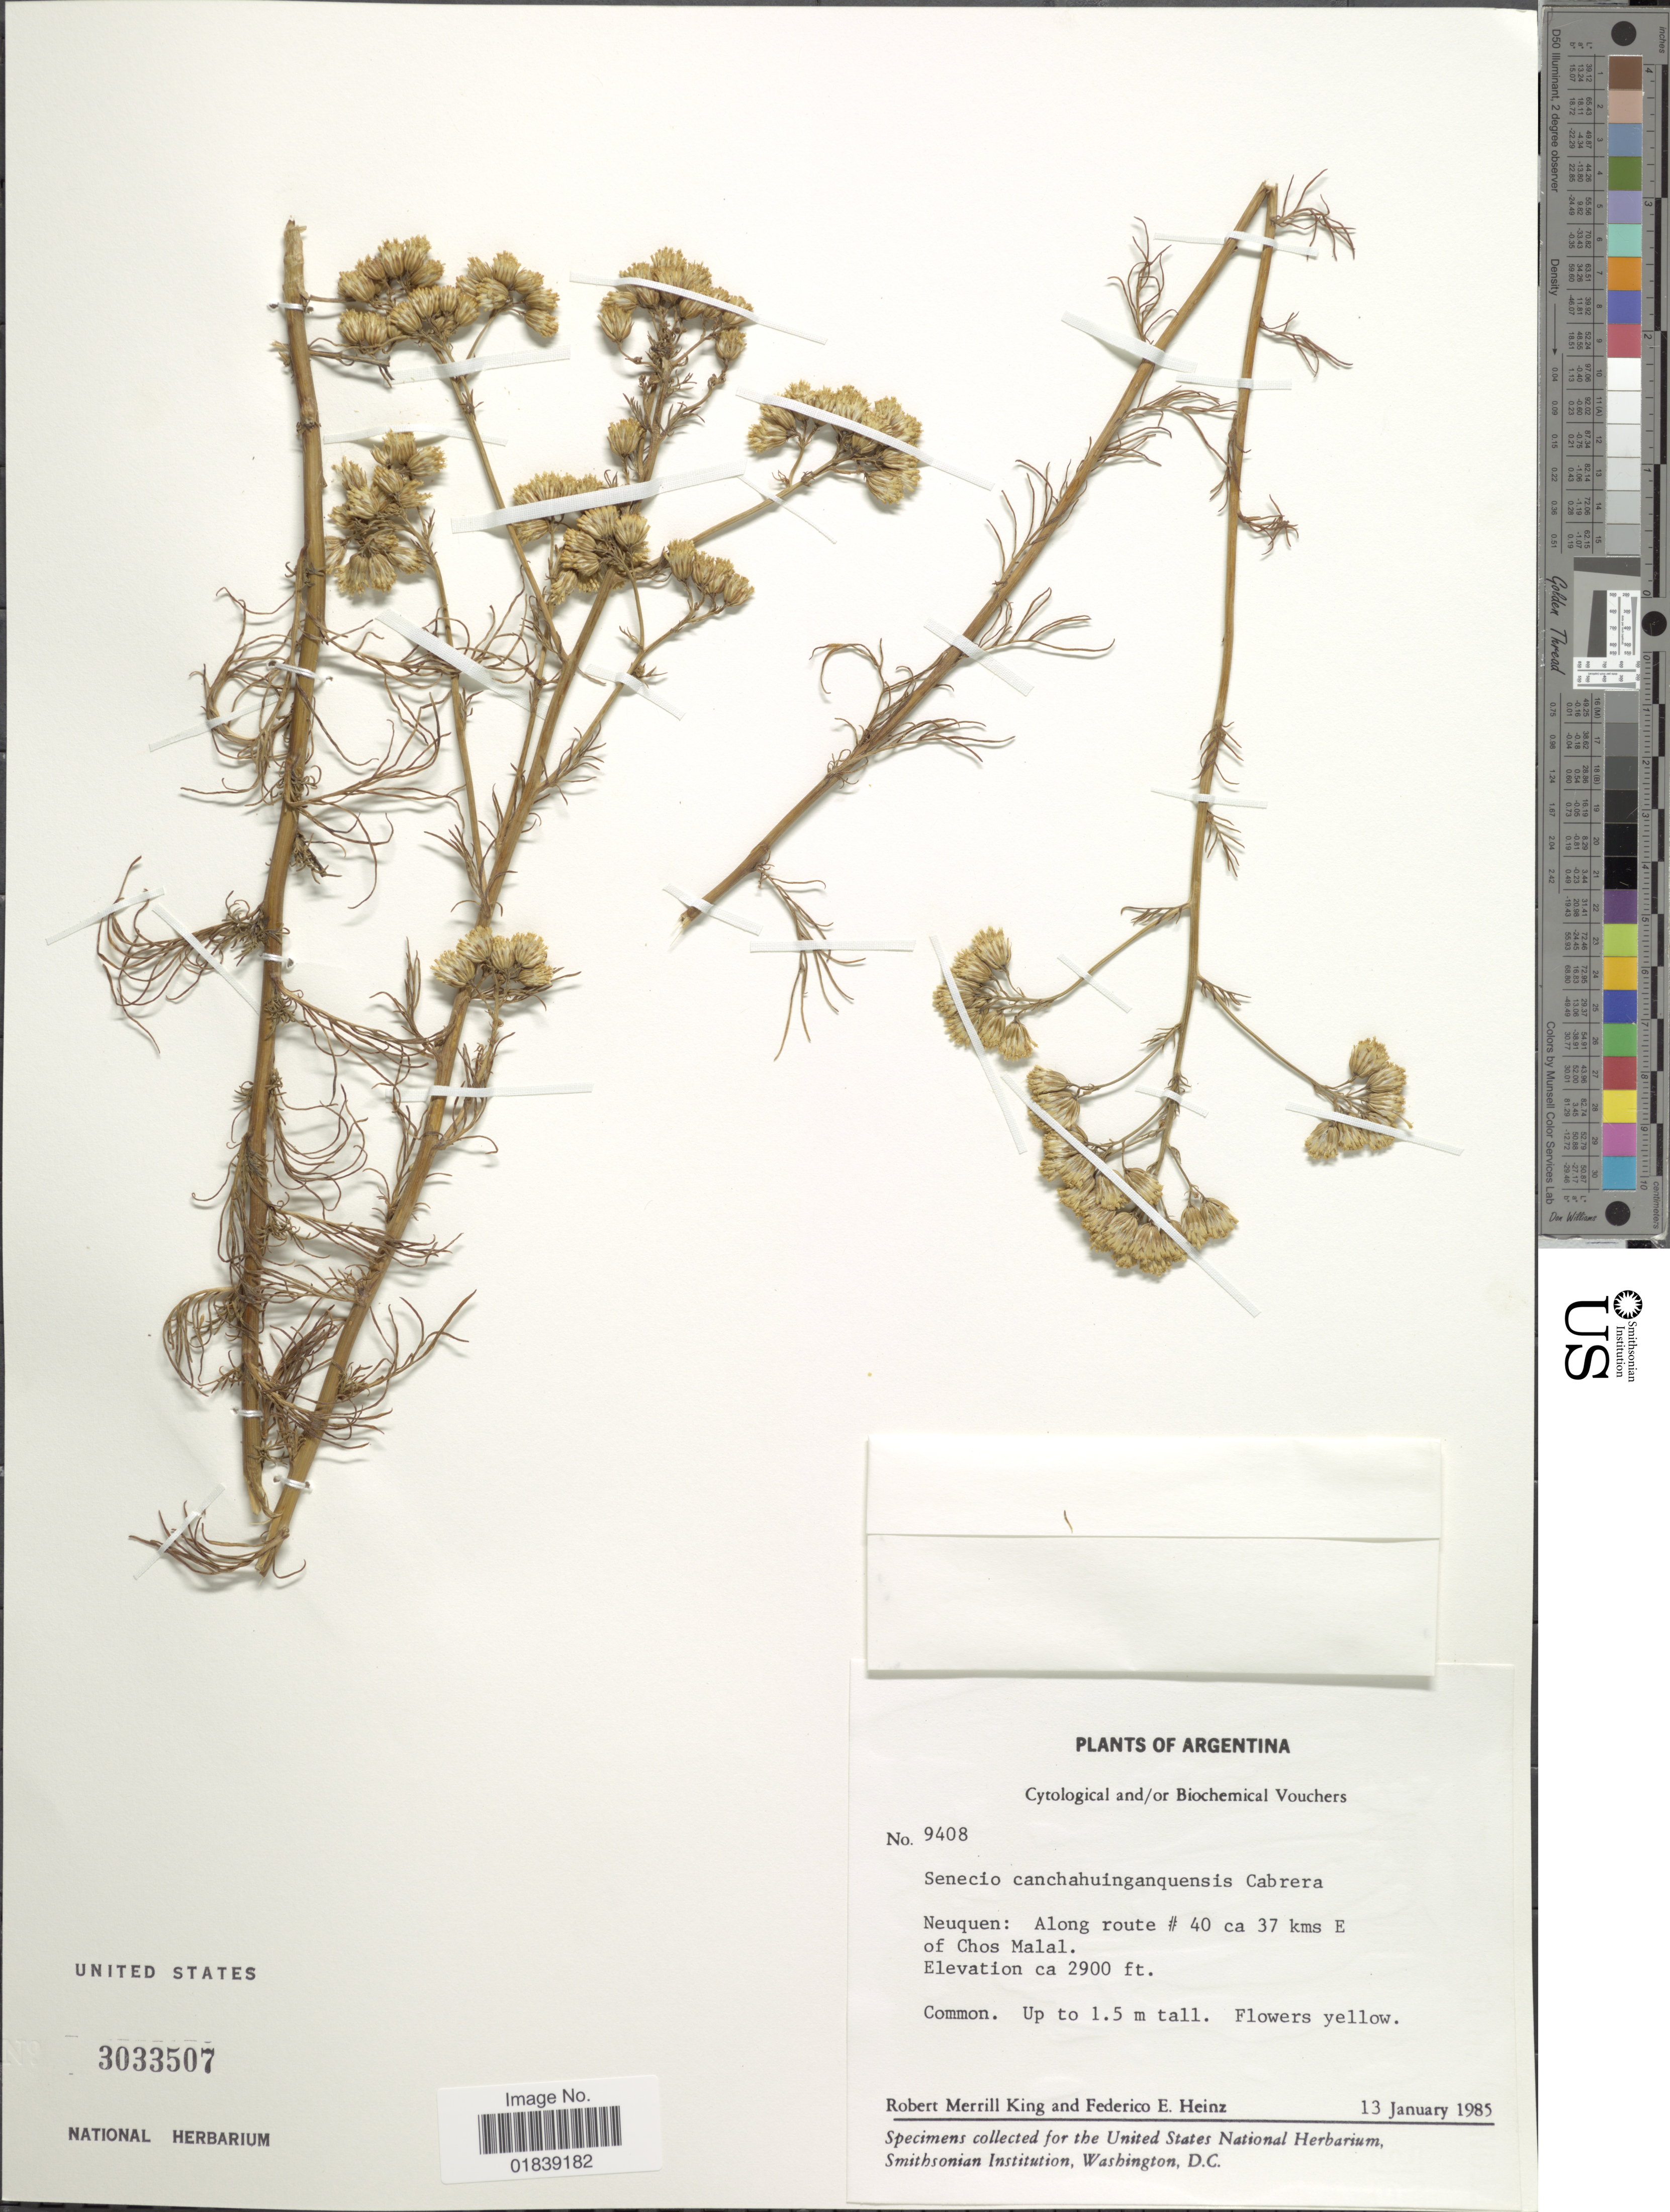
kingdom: Plantae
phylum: Tracheophyta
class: Magnoliopsida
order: Asterales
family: Asteraceae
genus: Senecio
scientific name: Senecio canchahuinganquensis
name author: Cabrera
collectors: R. M. King & F. Heinz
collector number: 9408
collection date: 1985-01-13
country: Argentina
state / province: Neuquen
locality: Along route # 40 ca 37 kms E of Chos Malal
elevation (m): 884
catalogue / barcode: US 3033507